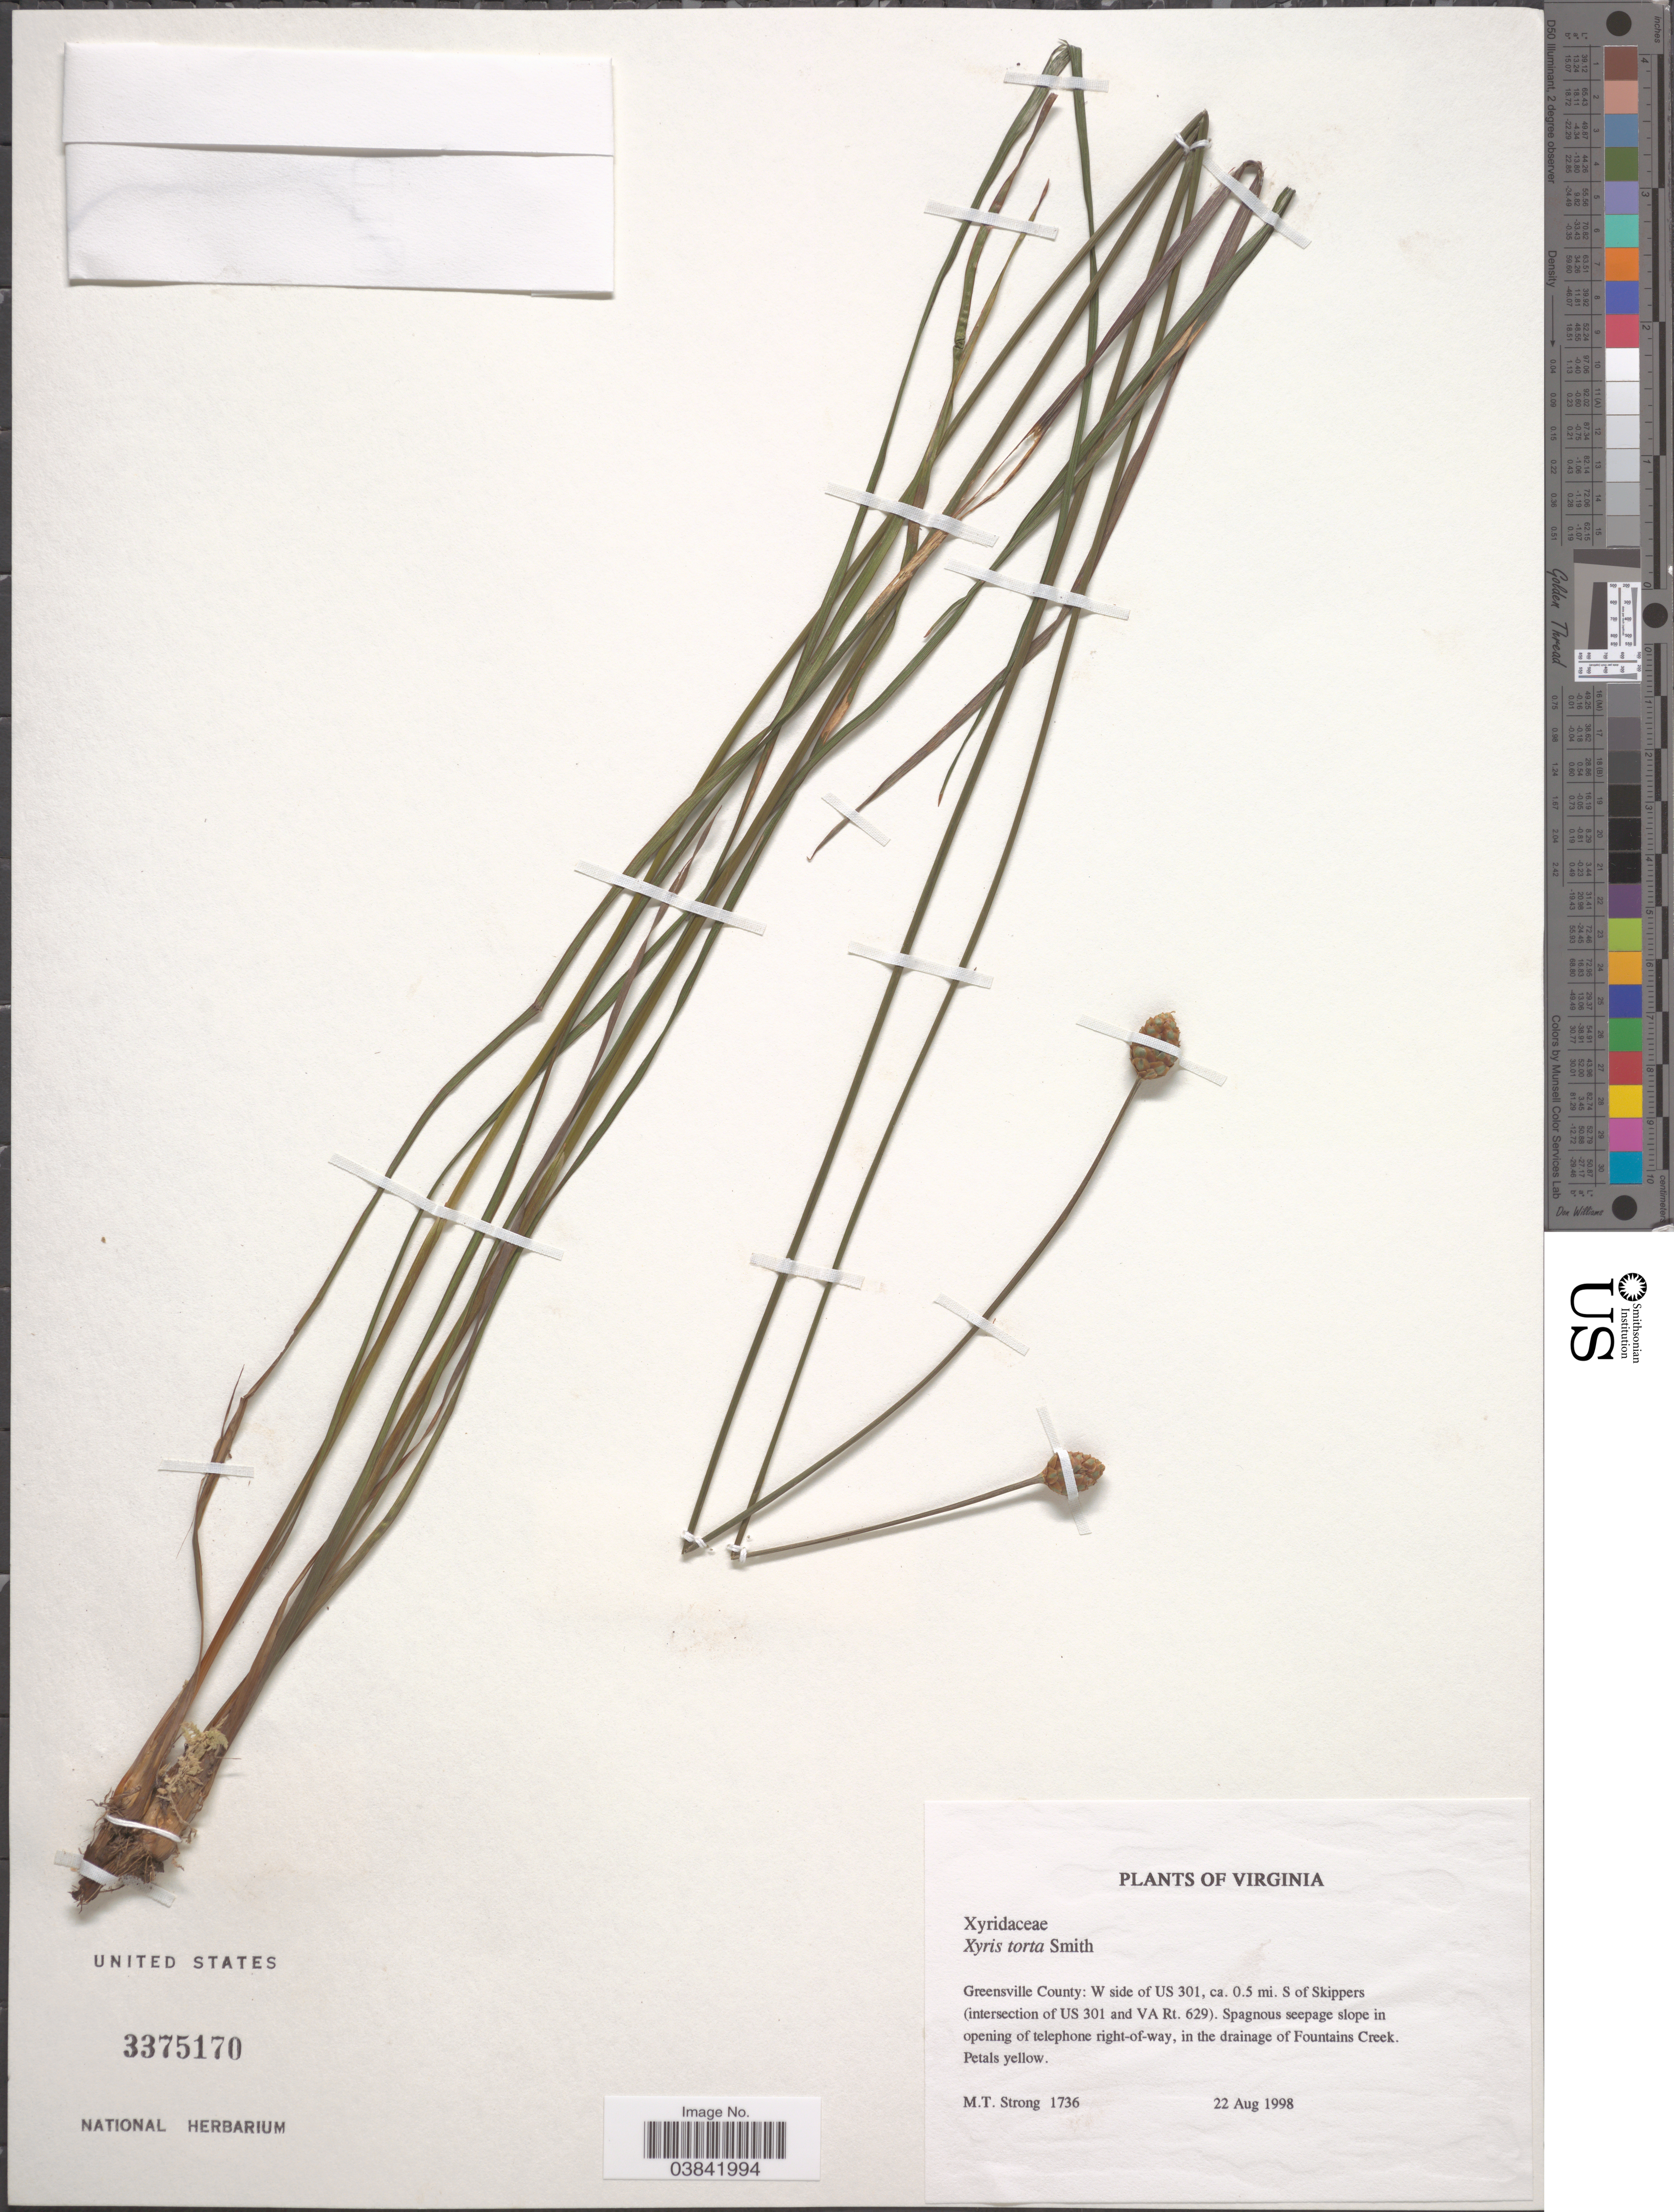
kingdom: Plantae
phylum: Tracheophyta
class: Liliopsida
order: Poales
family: Xyridaceae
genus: Xyris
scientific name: Xyris torta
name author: Sm.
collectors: M. T. Strong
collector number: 1736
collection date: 1998-08-22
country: United States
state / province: Virginia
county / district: Greensville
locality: Greensville County: W side of US 301, ca. 0.5 mi. S of Skippers (intersection of US 301 and VA Rt. 629). In opening of telephone right-of-way, in the drainage of Fountains Creek.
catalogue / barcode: US 3375170